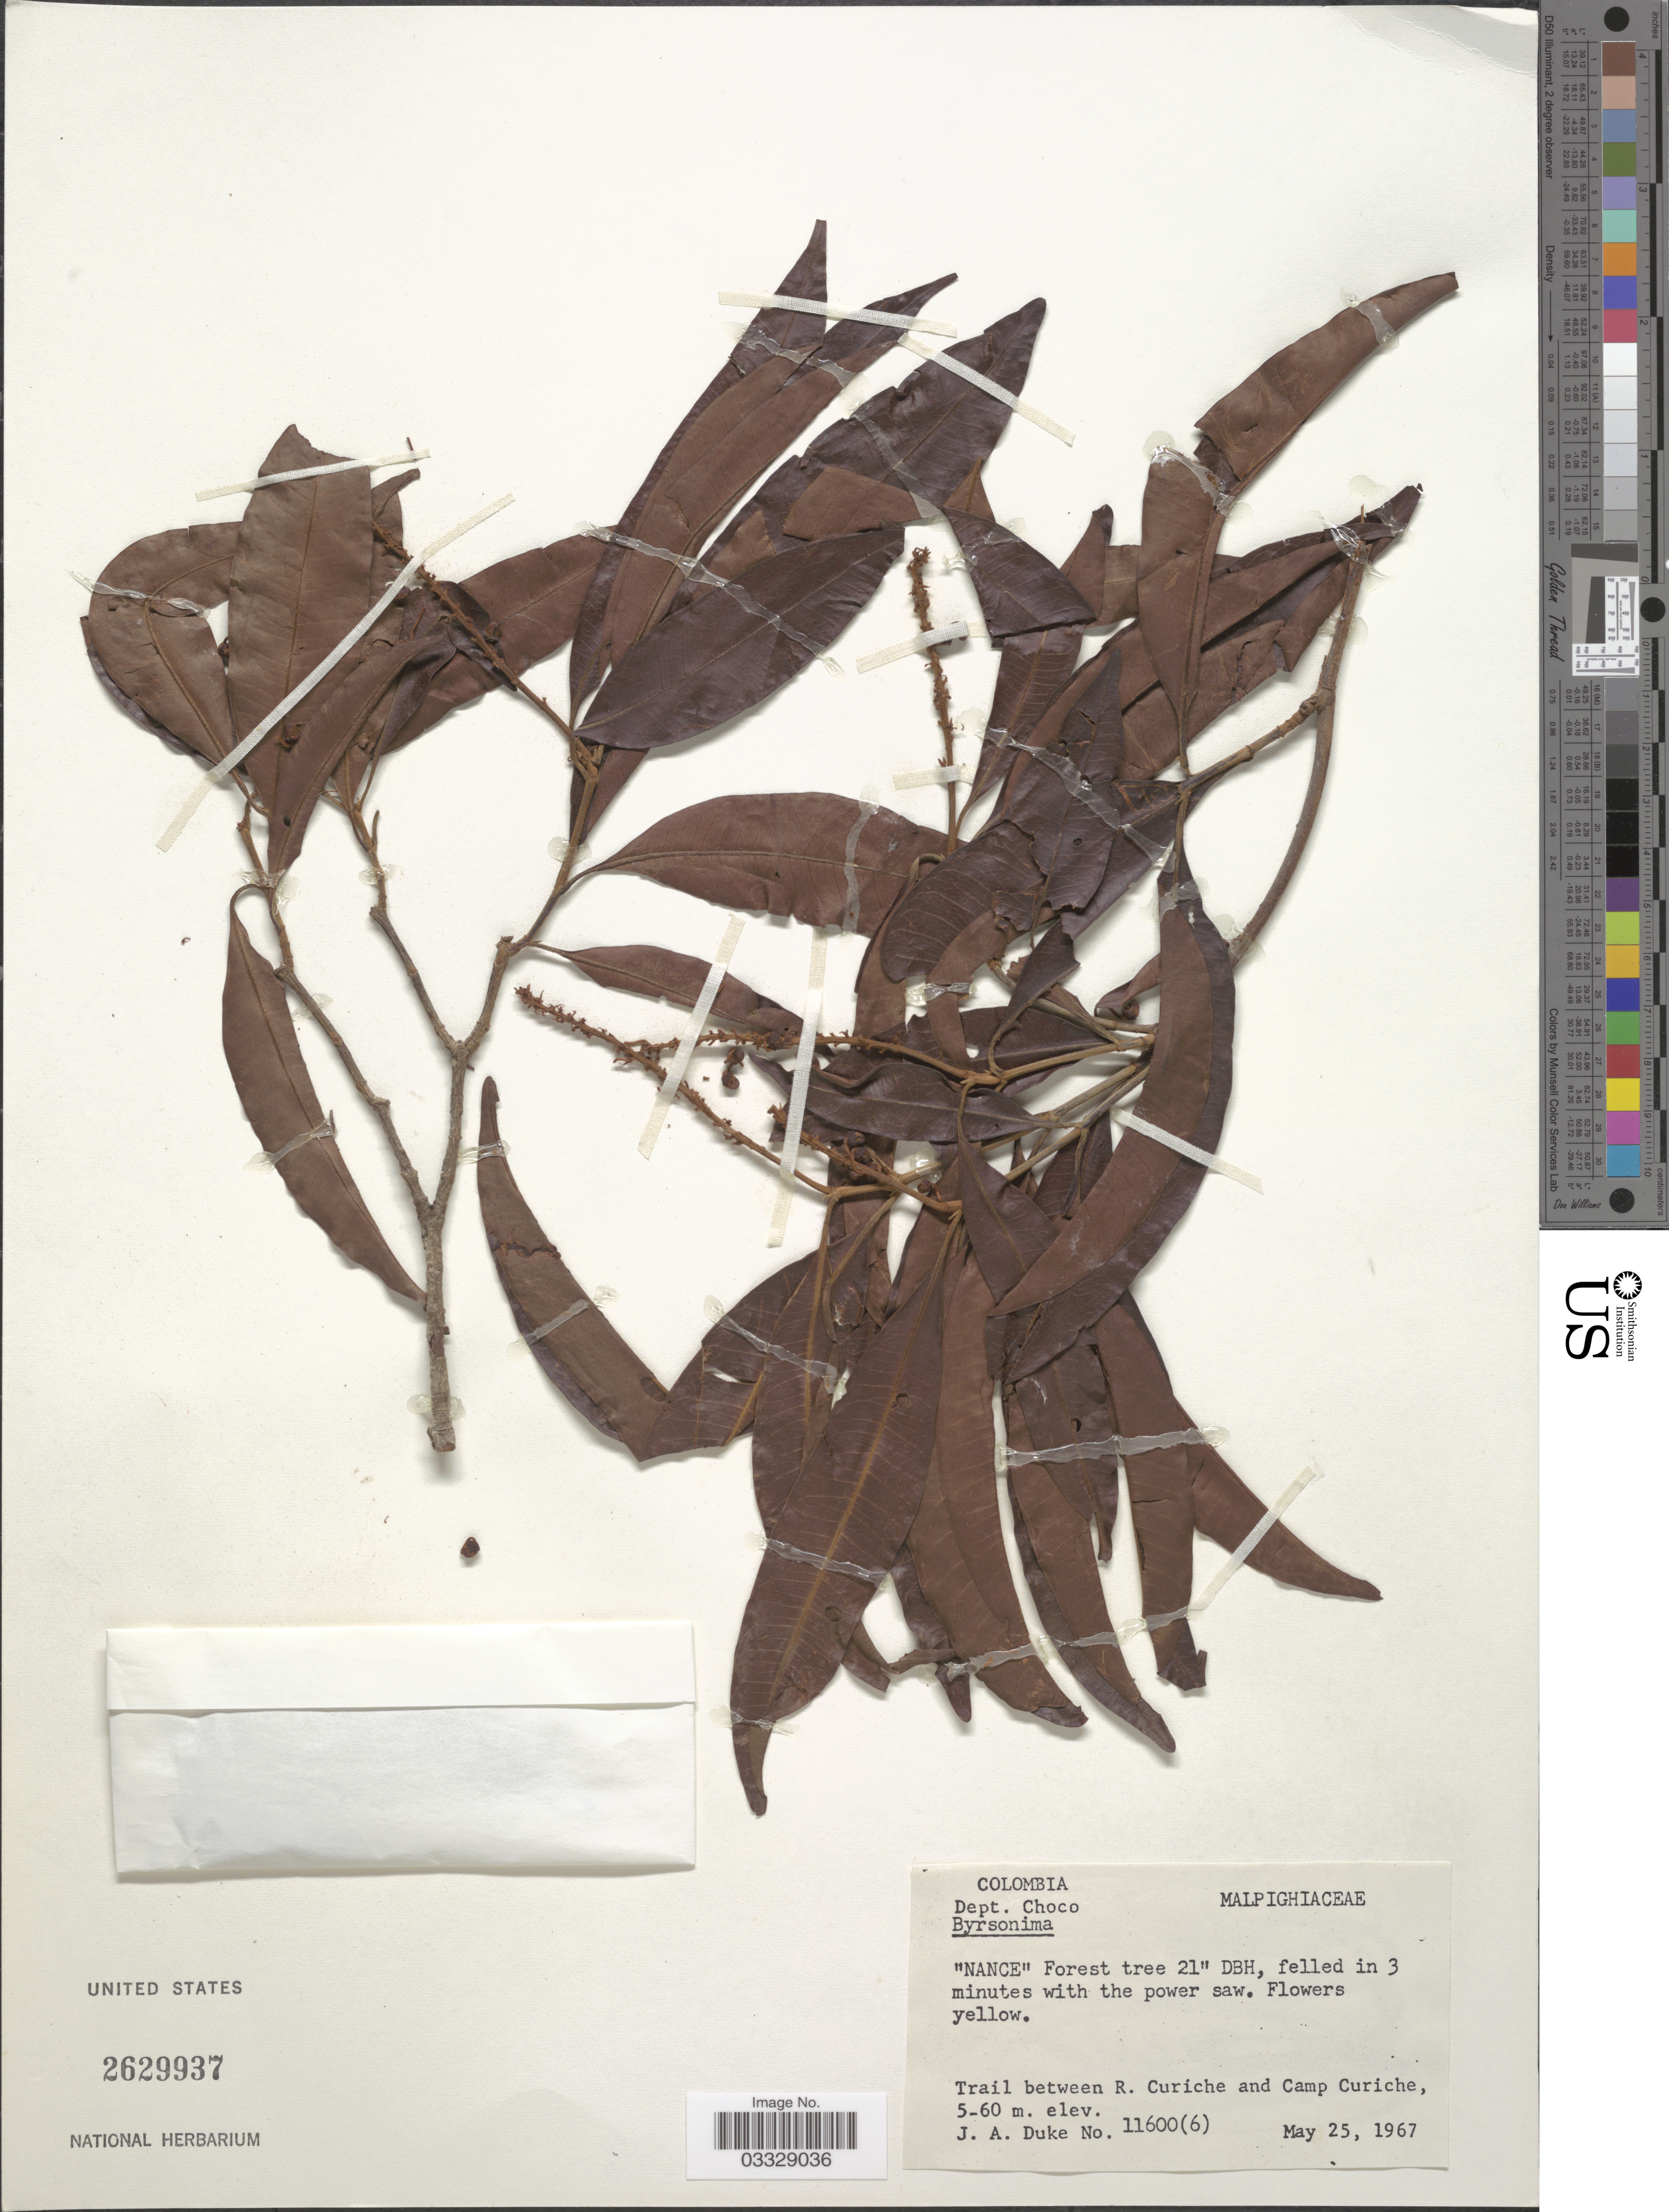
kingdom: Plantae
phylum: Tracheophyta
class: Magnoliopsida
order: Malpighiales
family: Malpighiaceae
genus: Byrsonima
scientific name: Byrsonima spicata (Cav.) DC.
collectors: J. A. Duke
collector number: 11600(6)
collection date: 1967-05-25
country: Colombia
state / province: Chocó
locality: Dept. Choco. Trail between R. Curiche and Camp Curiche.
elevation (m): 5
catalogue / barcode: US 2629937